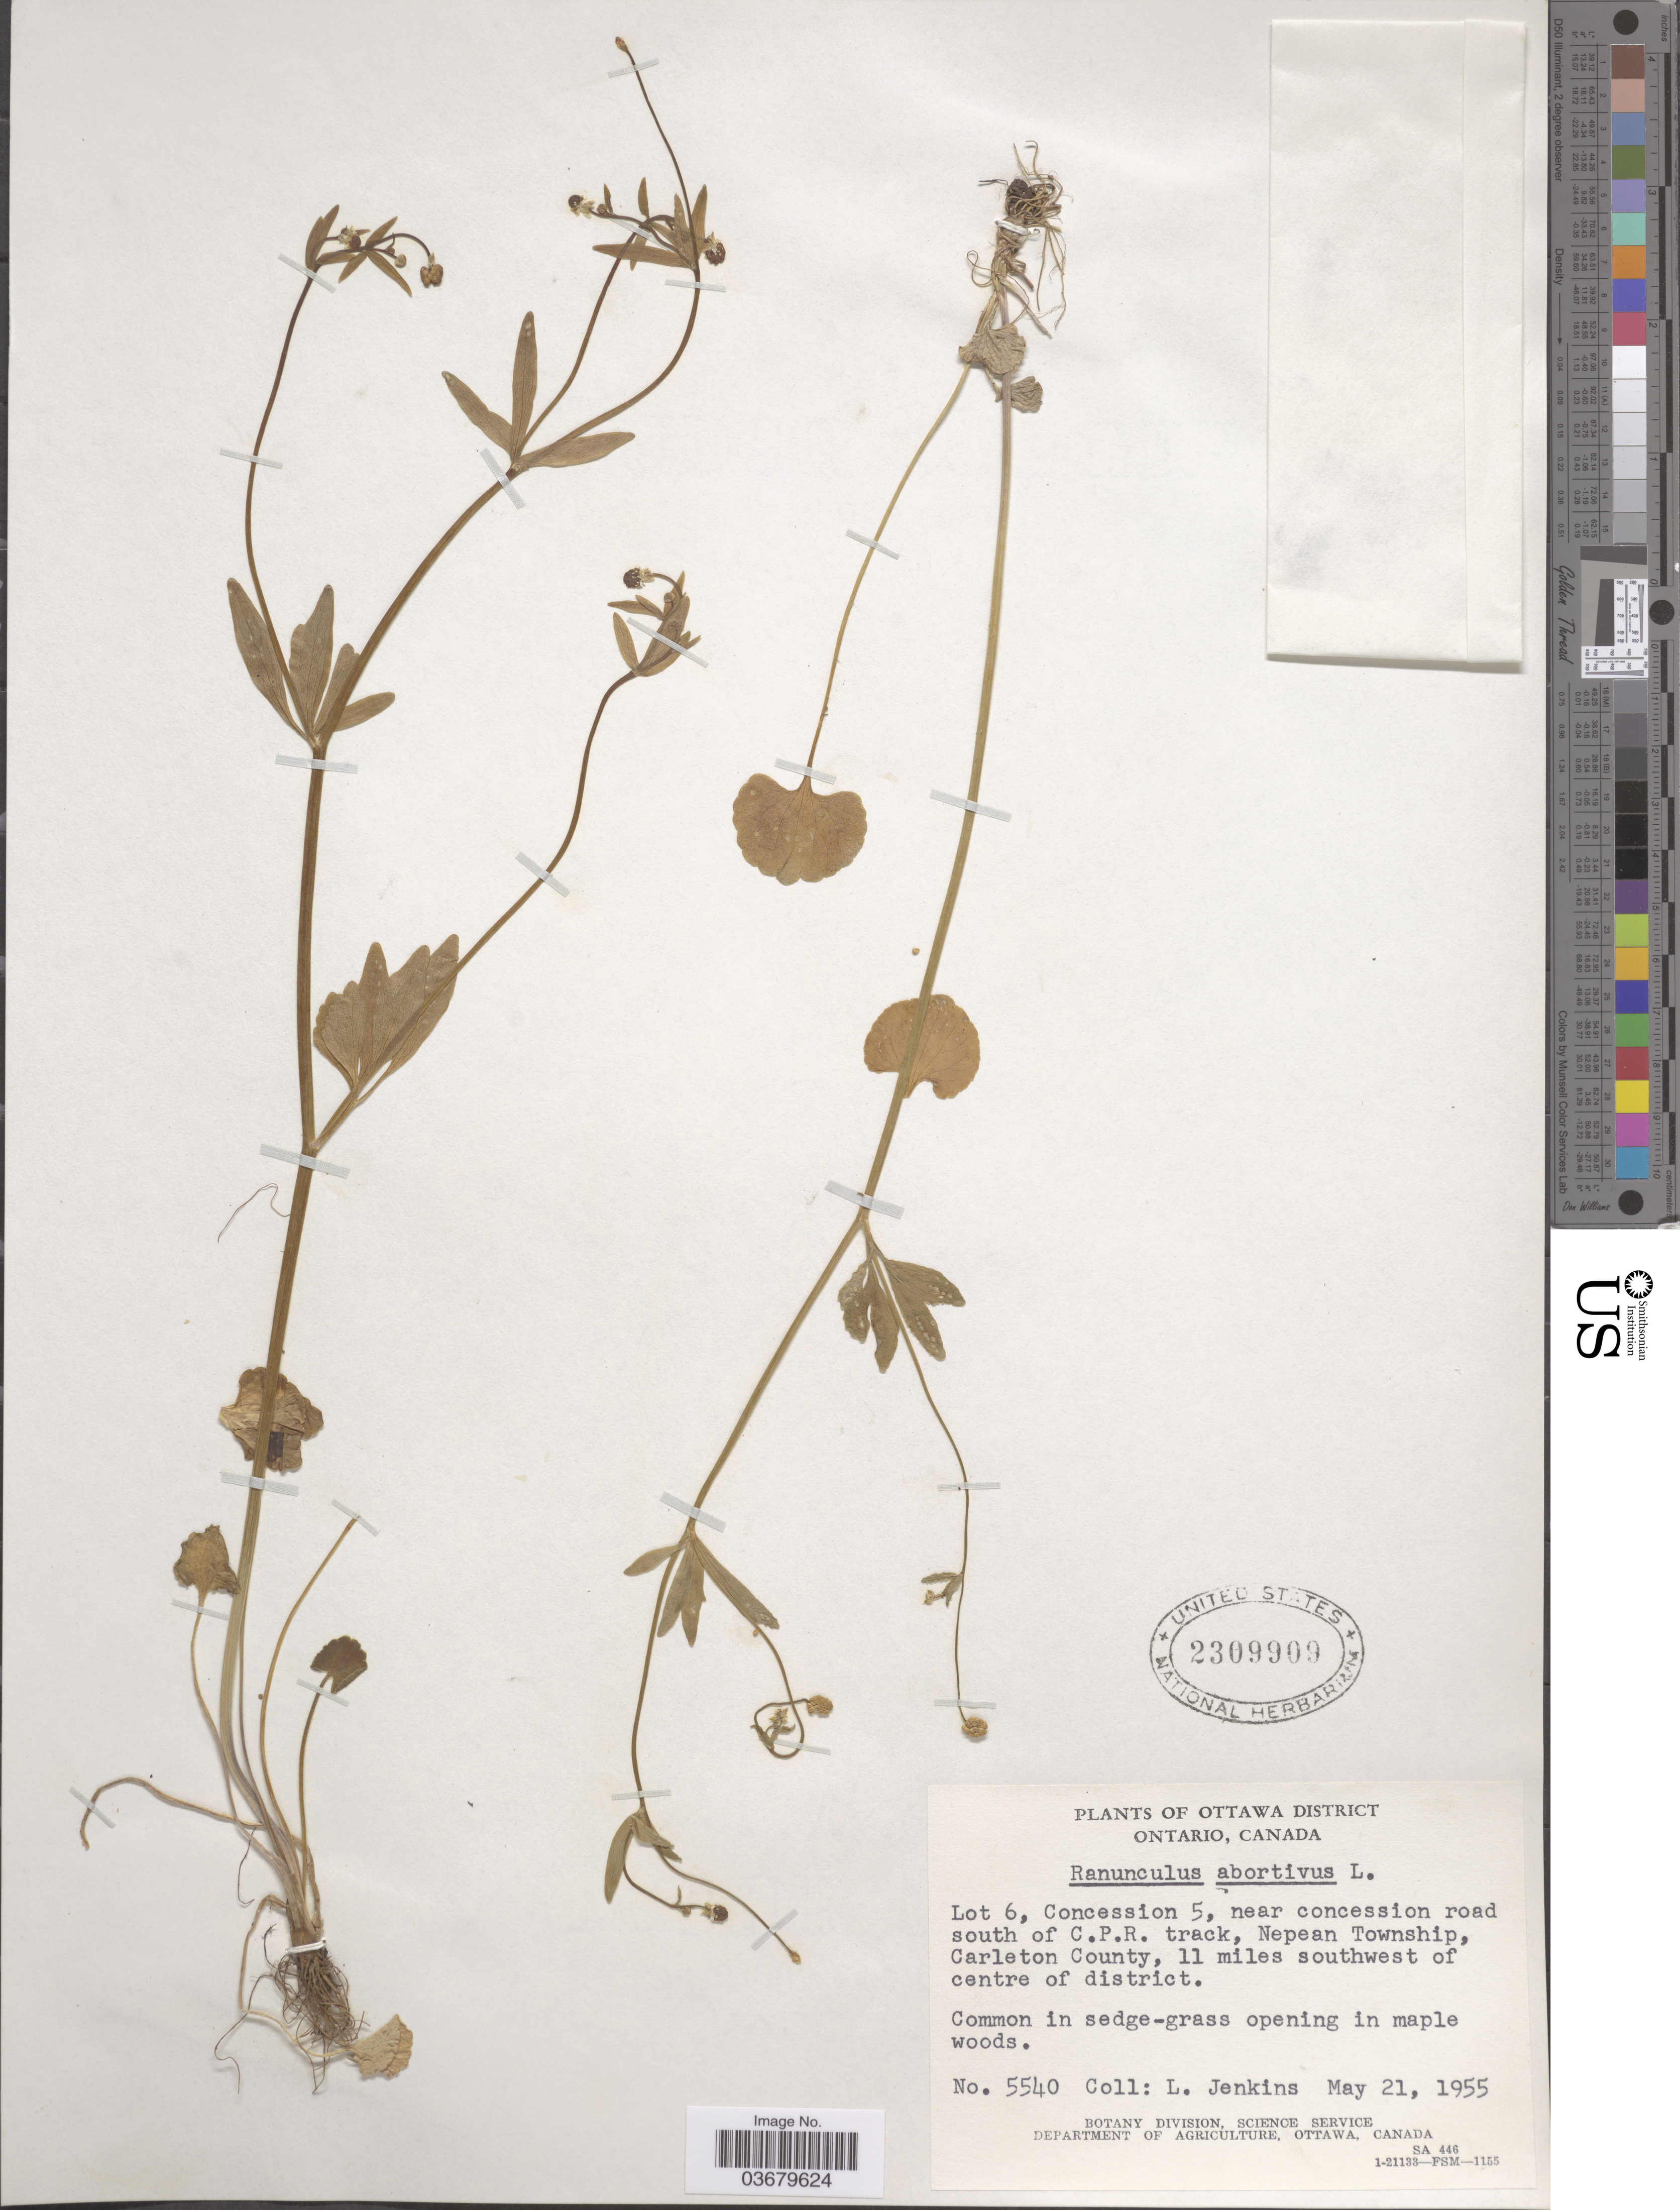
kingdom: Plantae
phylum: Tracheophyta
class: Magnoliopsida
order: Ranunculales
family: Ranunculaceae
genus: Ranunculus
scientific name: Ranunculus abortivus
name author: L.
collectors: L. Jenkins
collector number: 5540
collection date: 1955-05-21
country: Canada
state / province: Ontario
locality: Ottawa District. Lot 6, Concession 5, near concession road south of C.P.R. track, Nepean Township, Carleton County, 11 miles southwest of centre of district.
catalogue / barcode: US 2309909